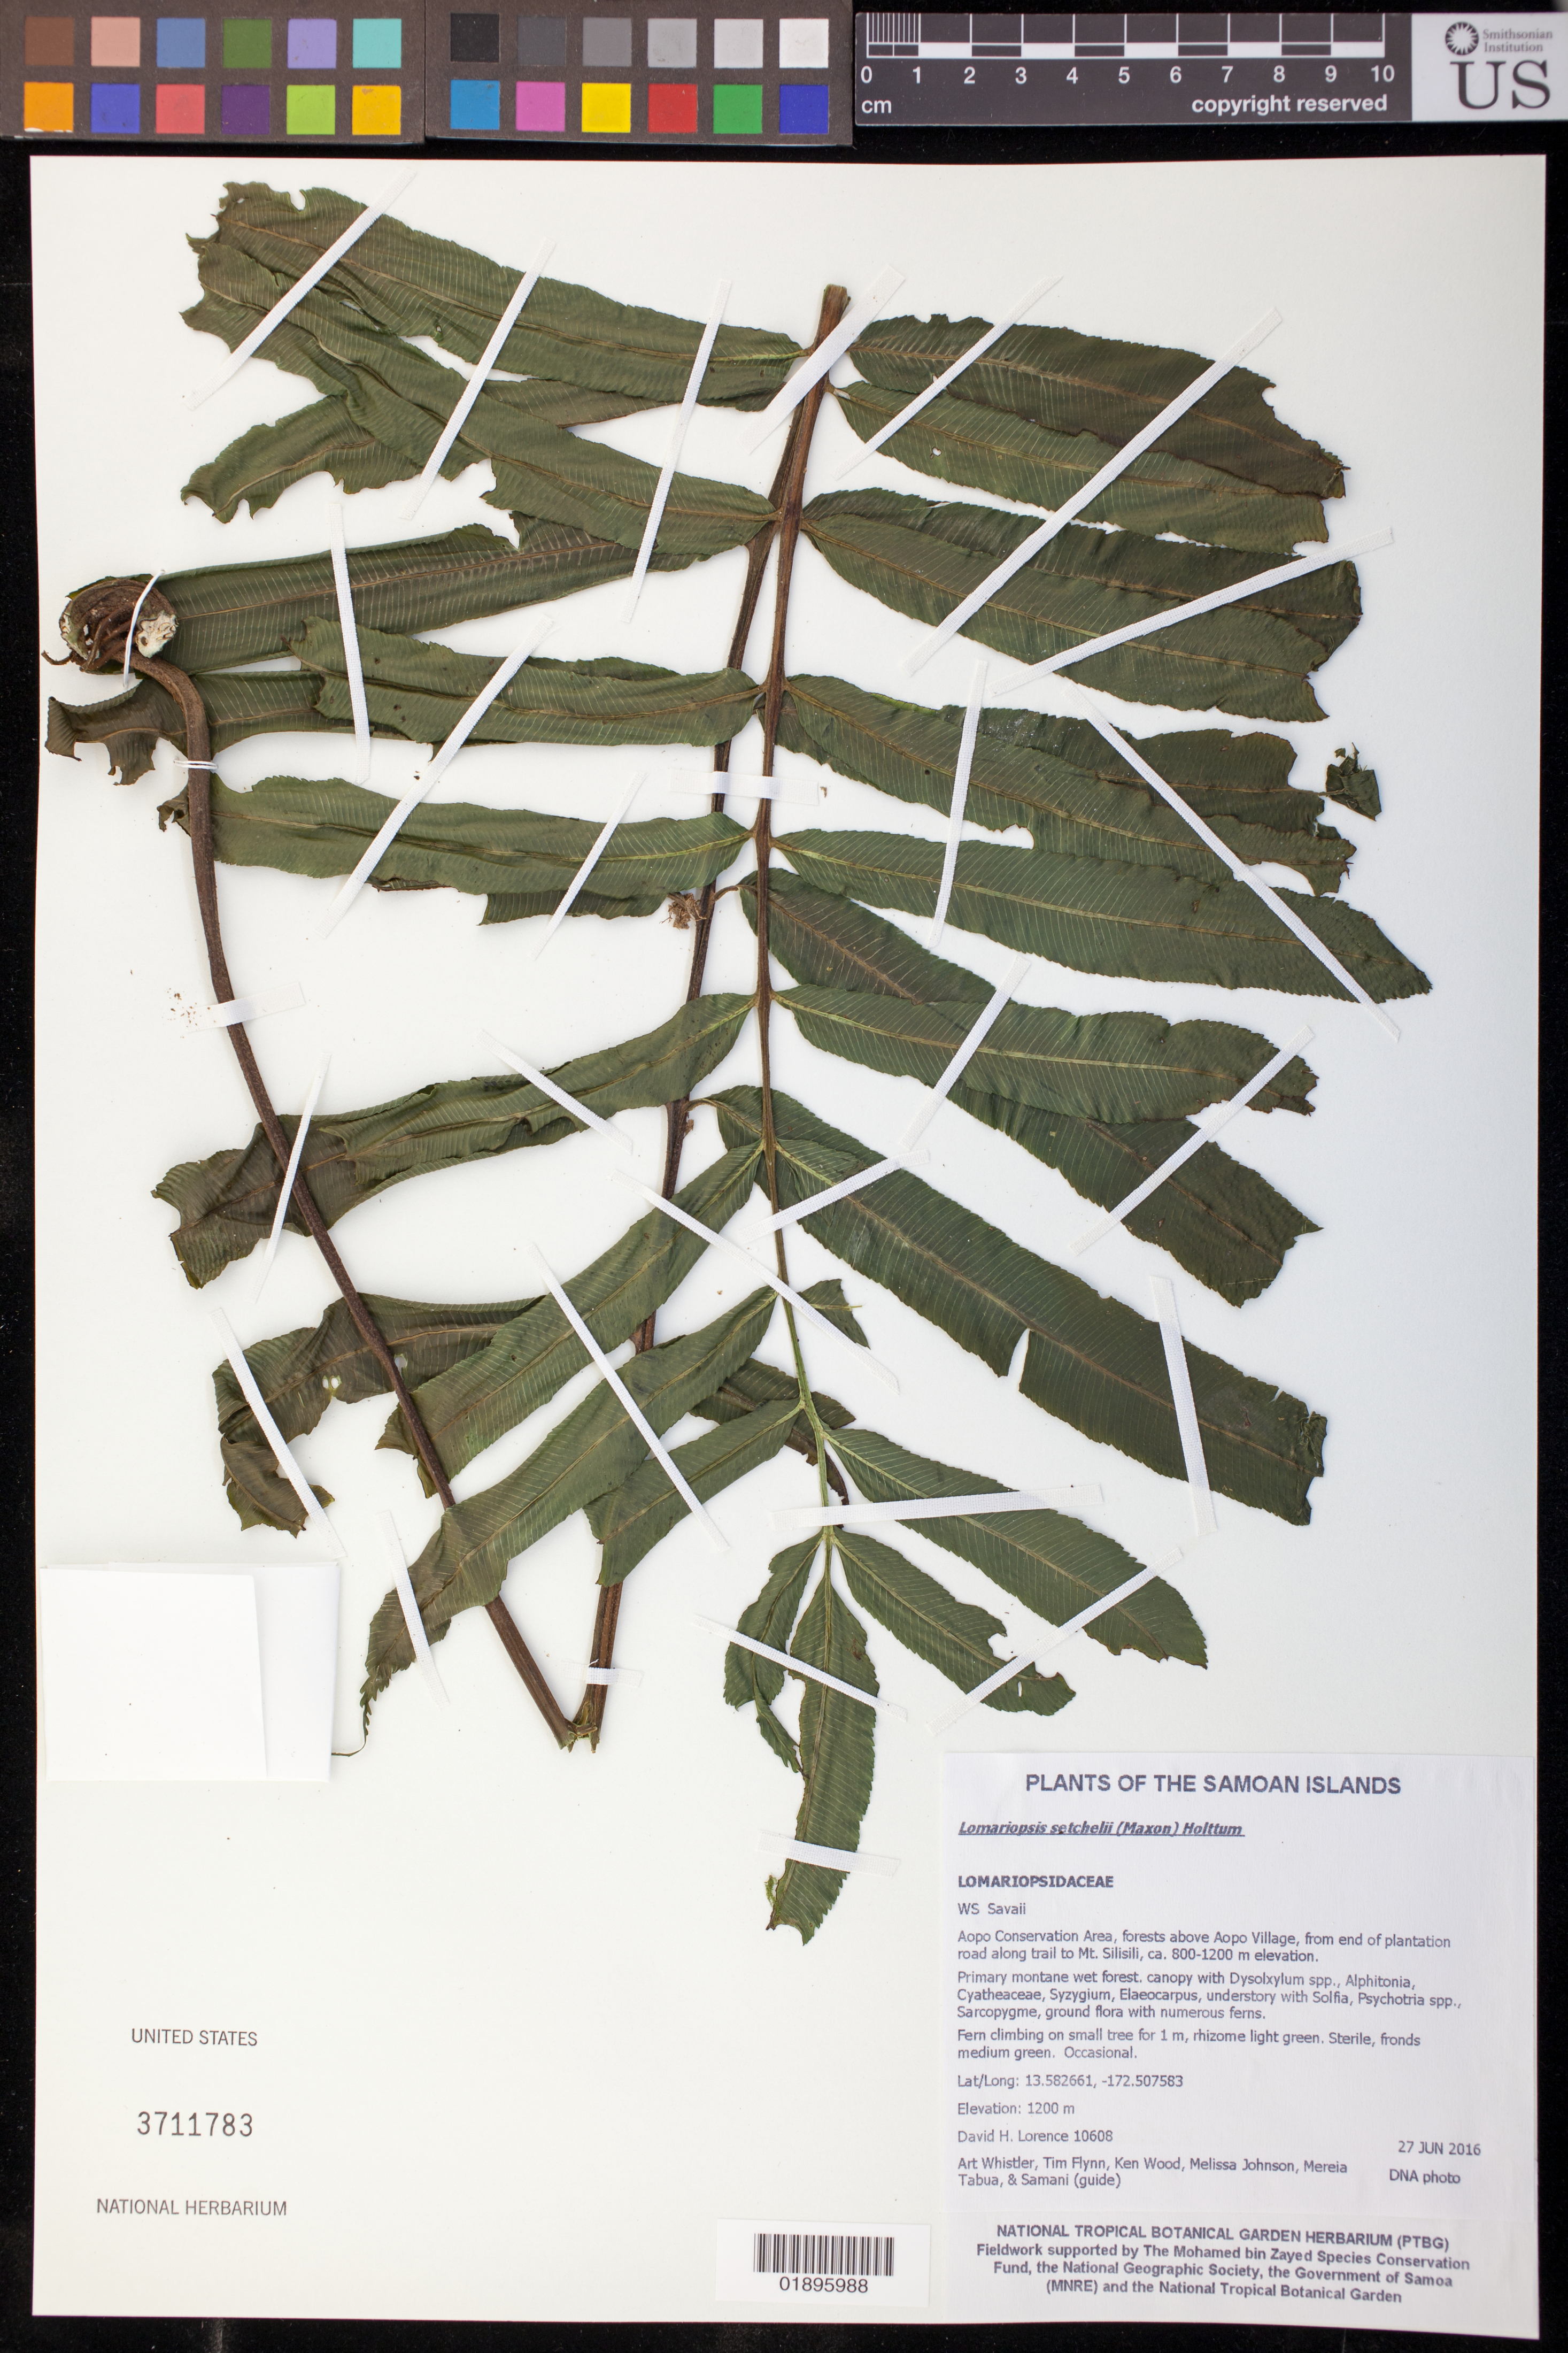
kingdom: Plantae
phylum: Tracheophyta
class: Polypodiopsida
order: Polypodiales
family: Lomariopsidaceae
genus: Lomariopsis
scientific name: Lomariopsis setchellii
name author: (Maxon)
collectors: D. Lorence, A. Whistler, J. Atherton, F. Enoka & J. Pisi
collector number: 10608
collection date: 2016-06-27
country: Samoa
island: Savai'i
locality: Aopo Conservation Area, forests above Aopo Village, from end of plantation road along trail to Mt. Silisili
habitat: Primary montane wet forest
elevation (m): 1200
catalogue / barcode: US 3711783